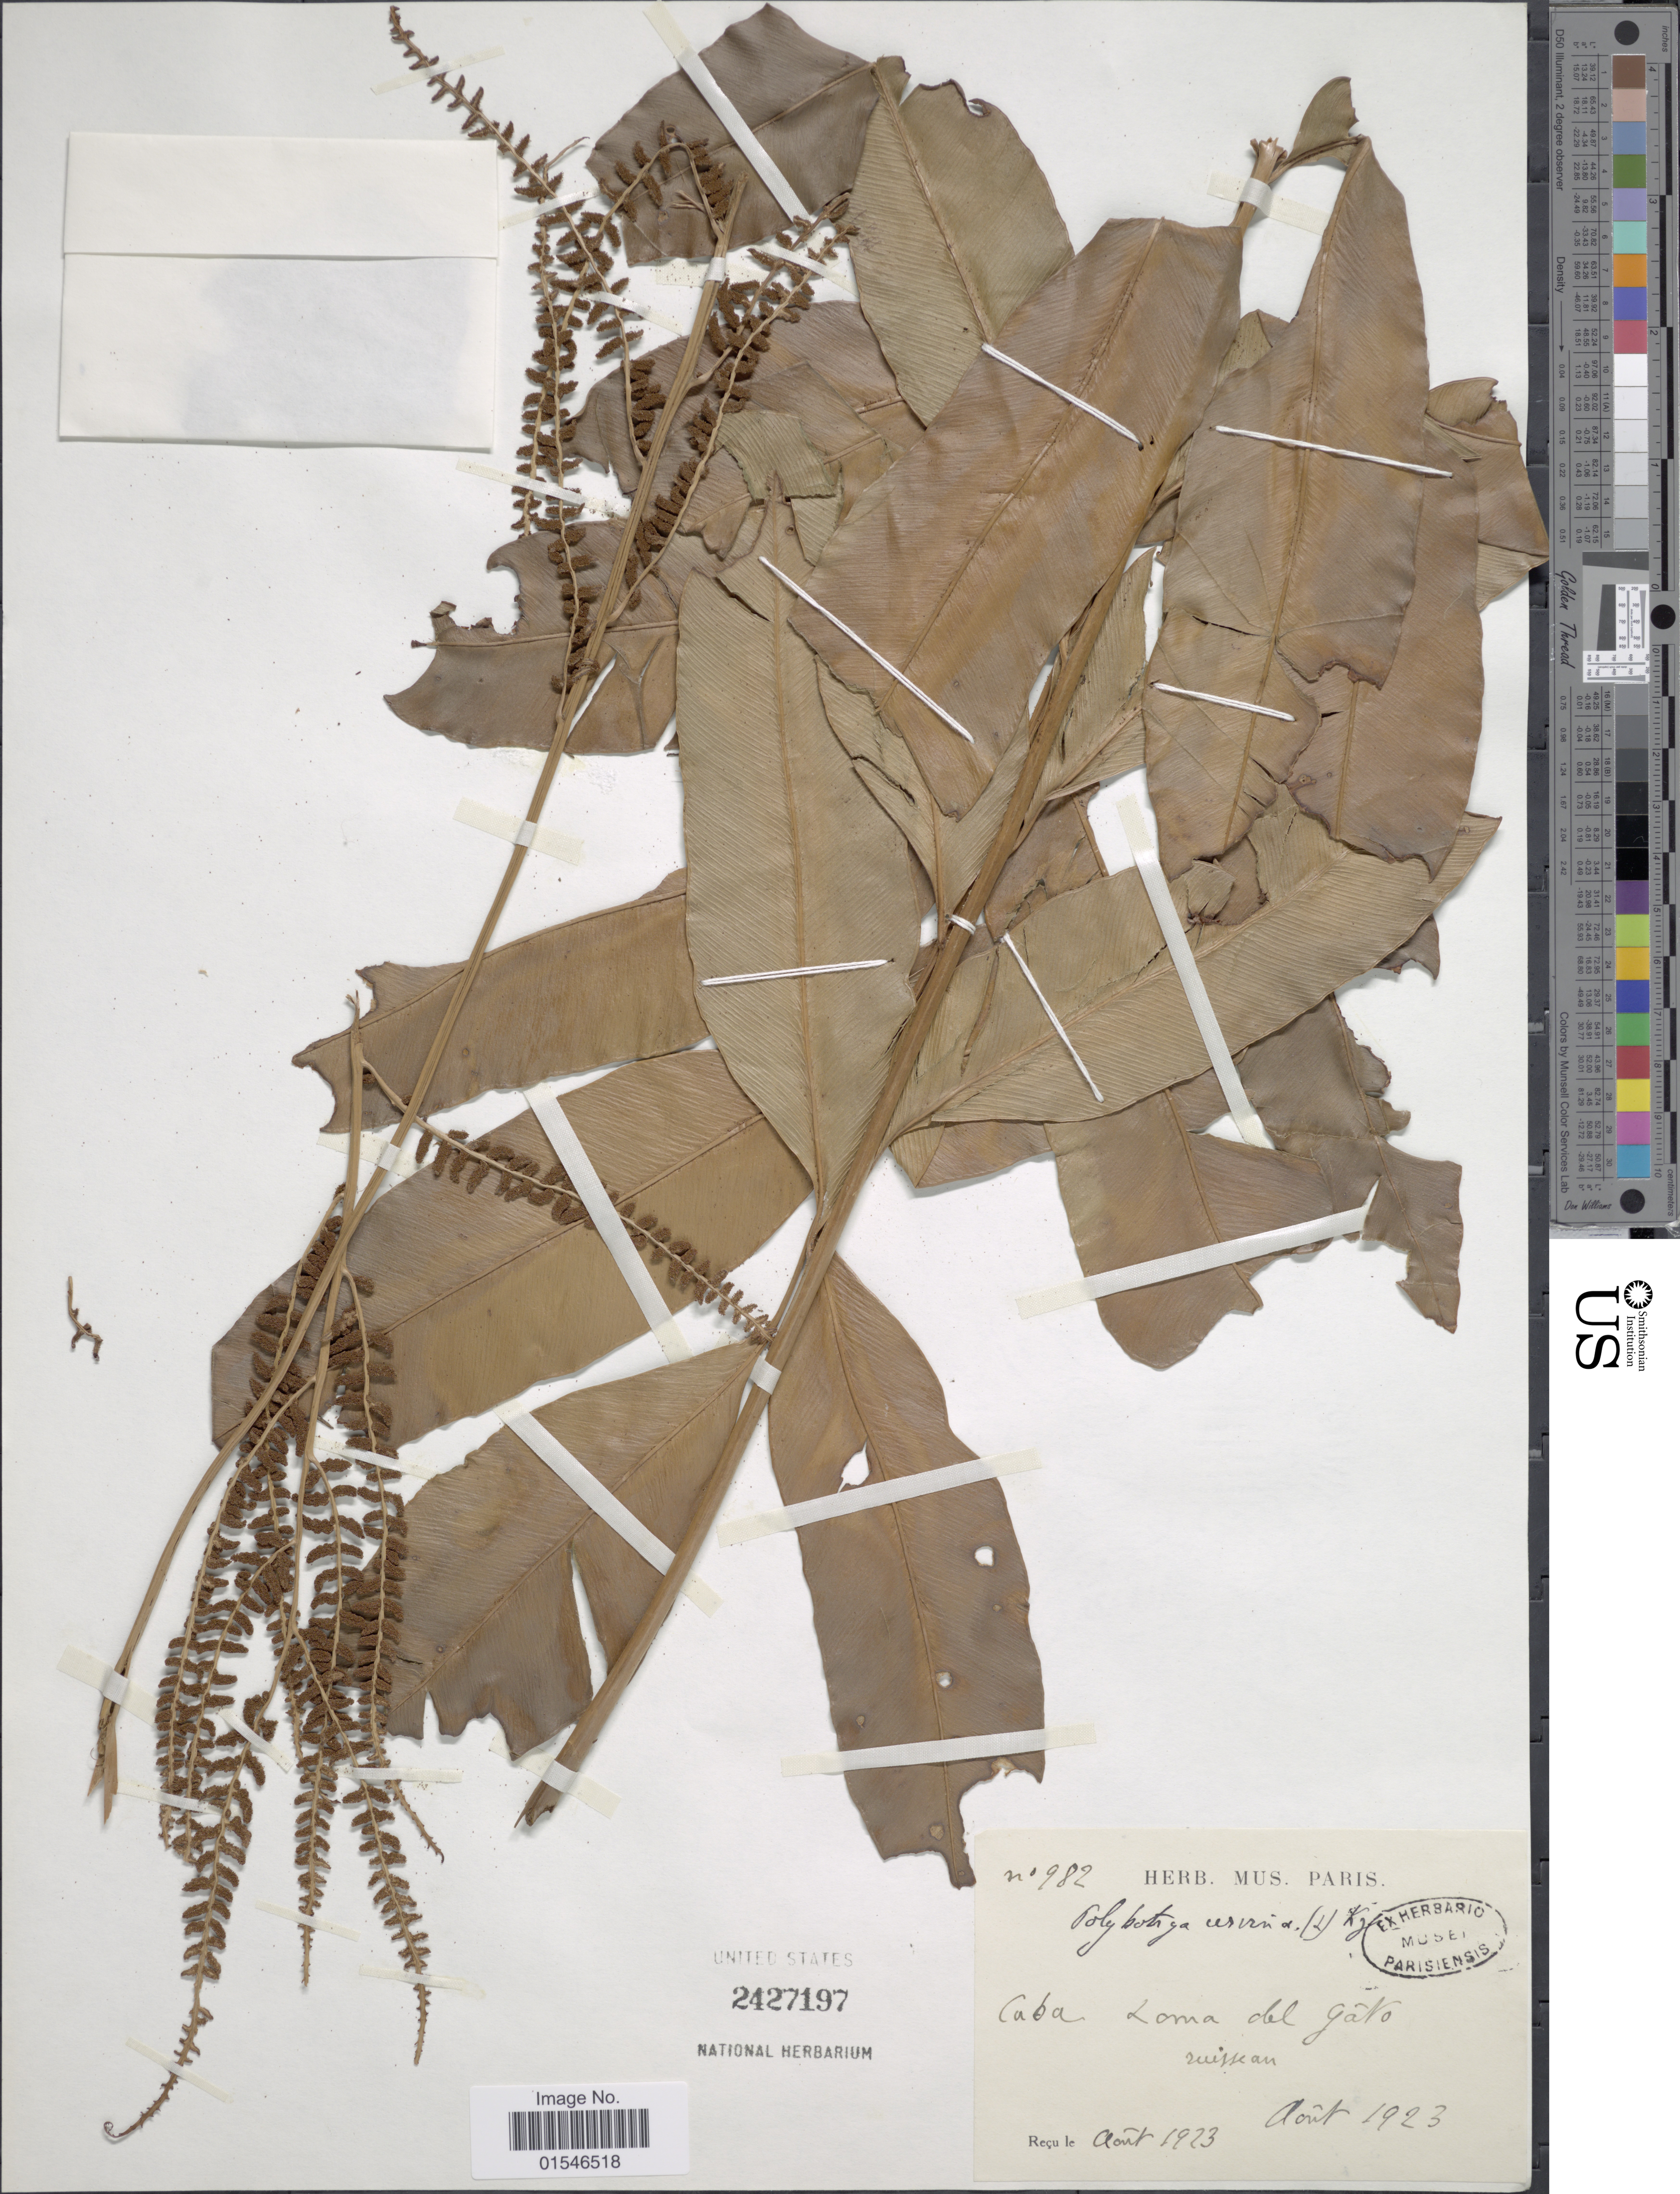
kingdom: Plantae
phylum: Tracheophyta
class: Polypodiopsida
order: Polypodiales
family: Dryopteridaceae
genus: Olfersia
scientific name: Olfersia cervina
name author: (L.) Kunze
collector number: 982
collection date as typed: aout 1923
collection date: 1923-08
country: Cuba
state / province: Santiago de Cuba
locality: Loma del Gato. ruisseau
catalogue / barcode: US 2427197